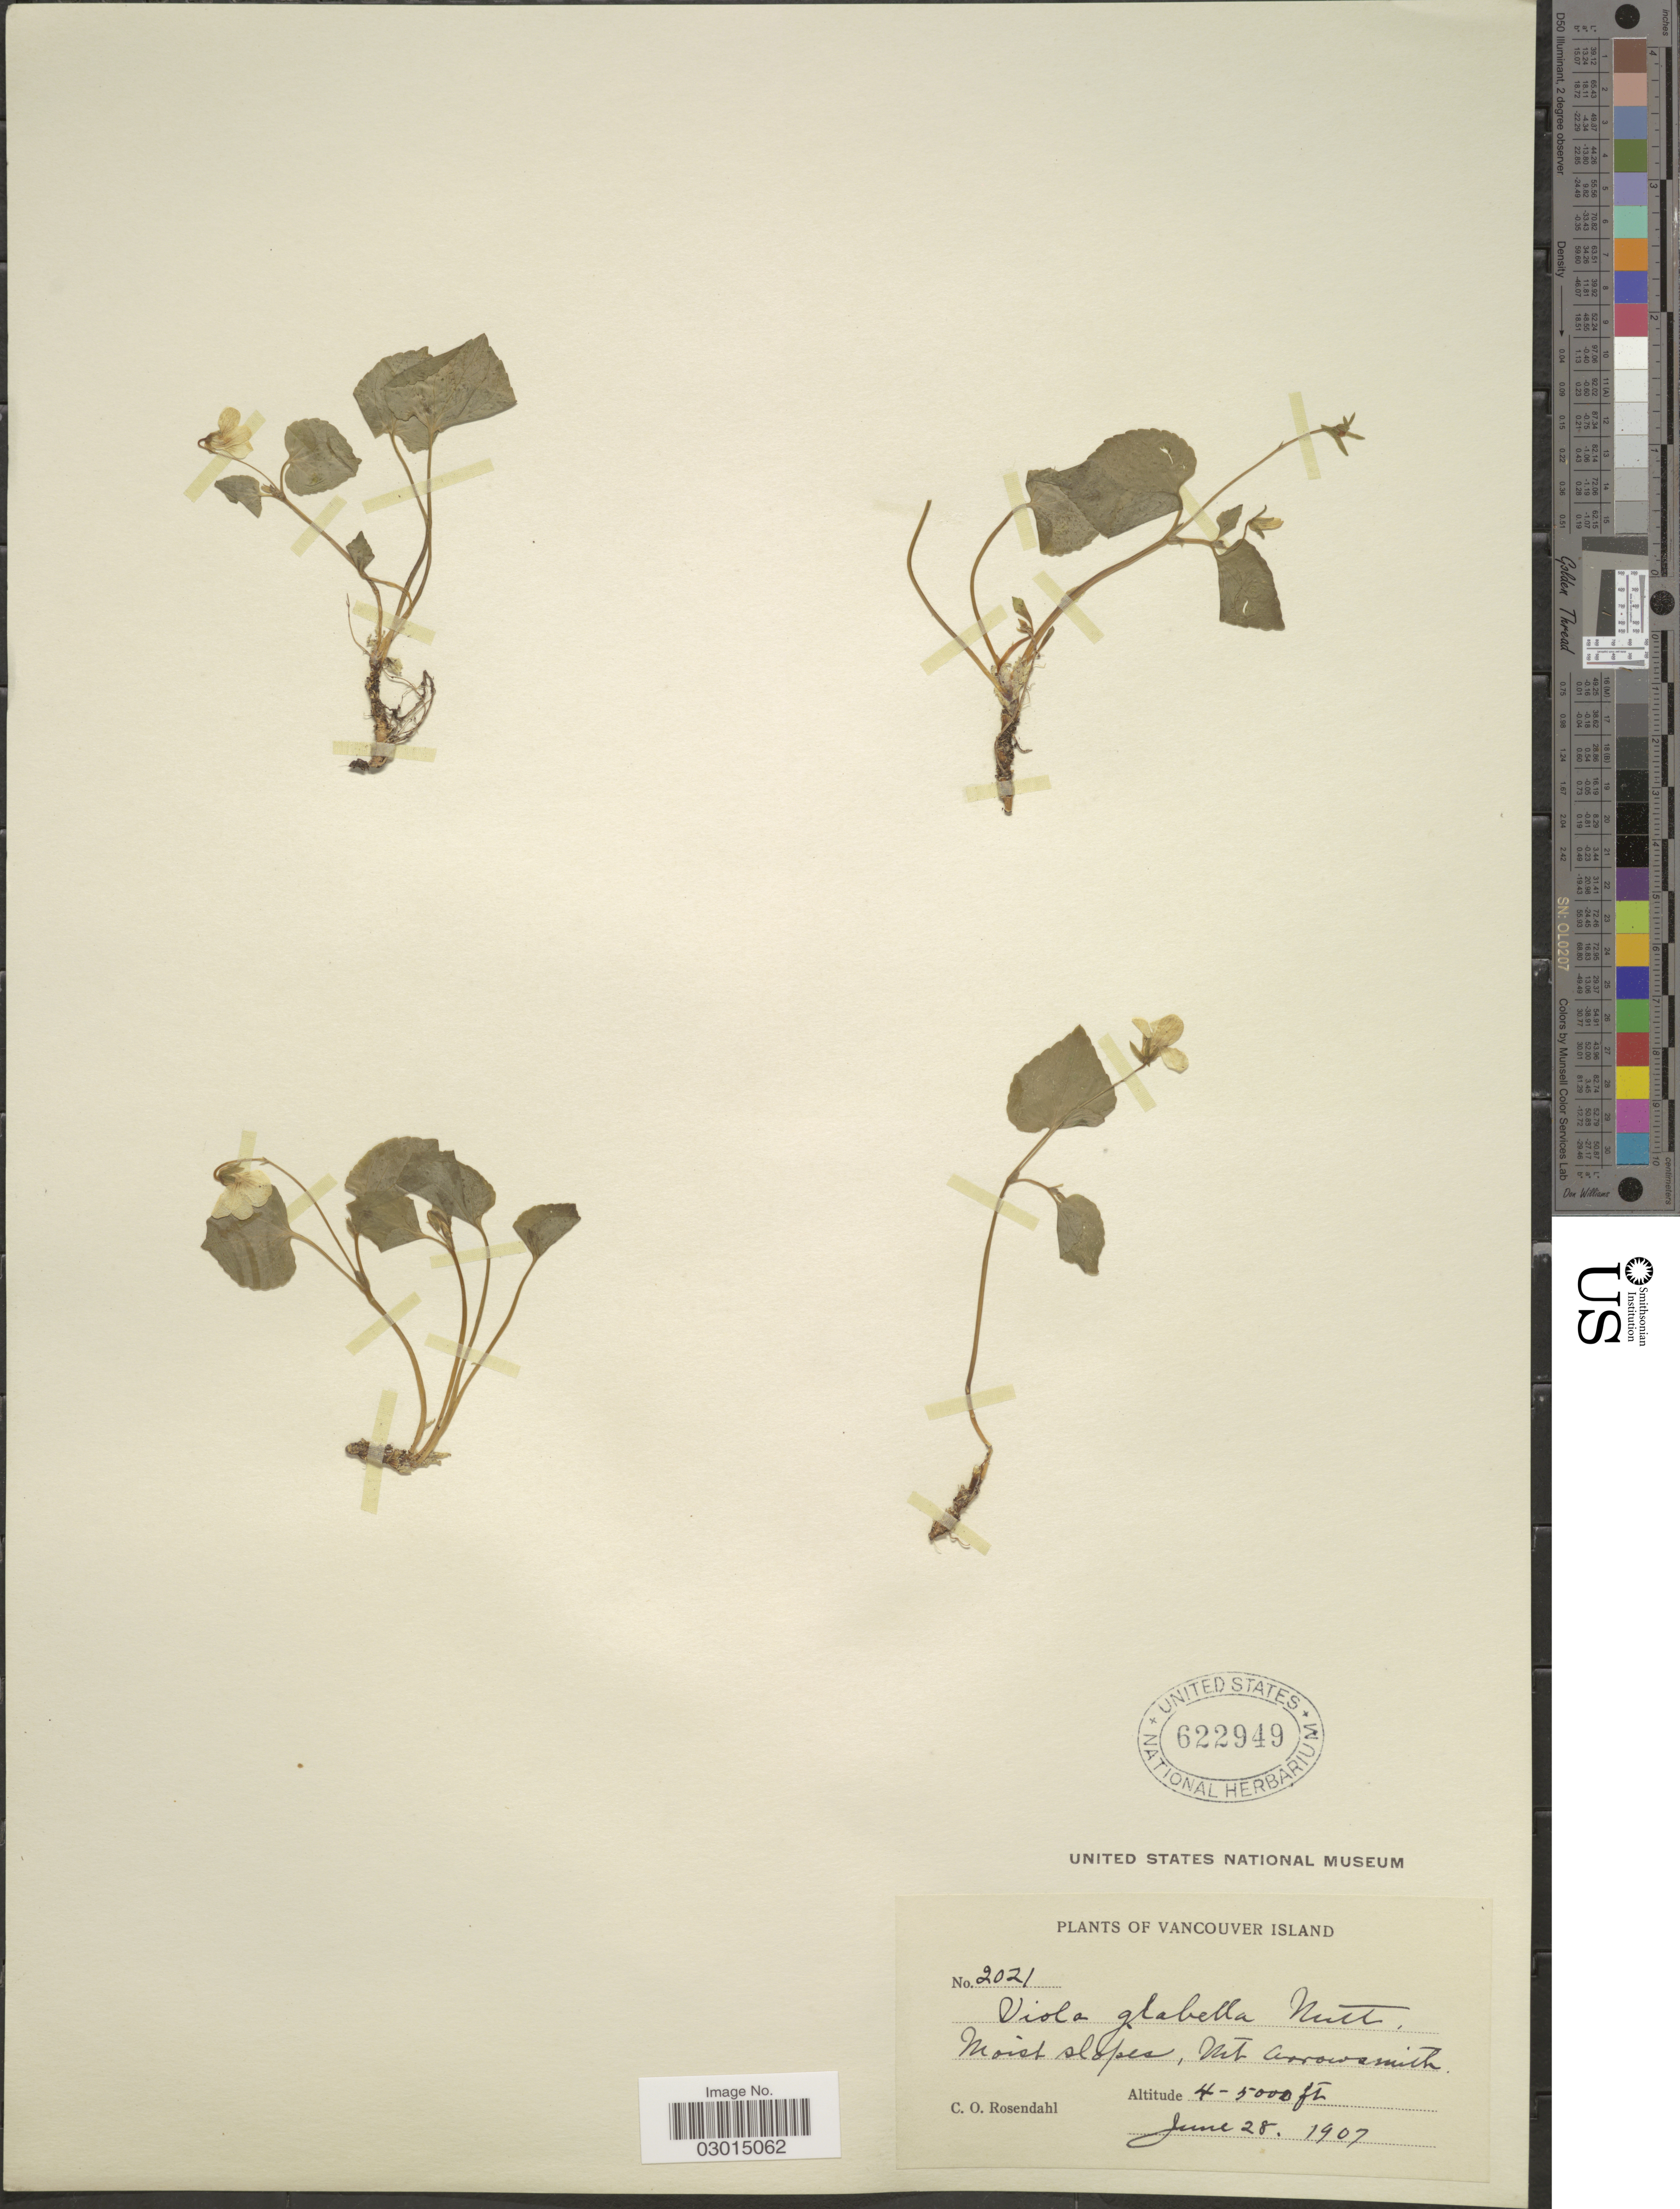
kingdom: Plantae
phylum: Tracheophyta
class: Magnoliopsida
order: Malpighiales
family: Violaceae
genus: Viola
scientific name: Viola glabella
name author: Nutt.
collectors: C. O. Rosendahl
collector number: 2021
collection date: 1907-06-28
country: Canada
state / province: British Columbia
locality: Vancouver Island. Moist slopes, Mt Arrowsmith.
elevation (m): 1219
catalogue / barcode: US 622949